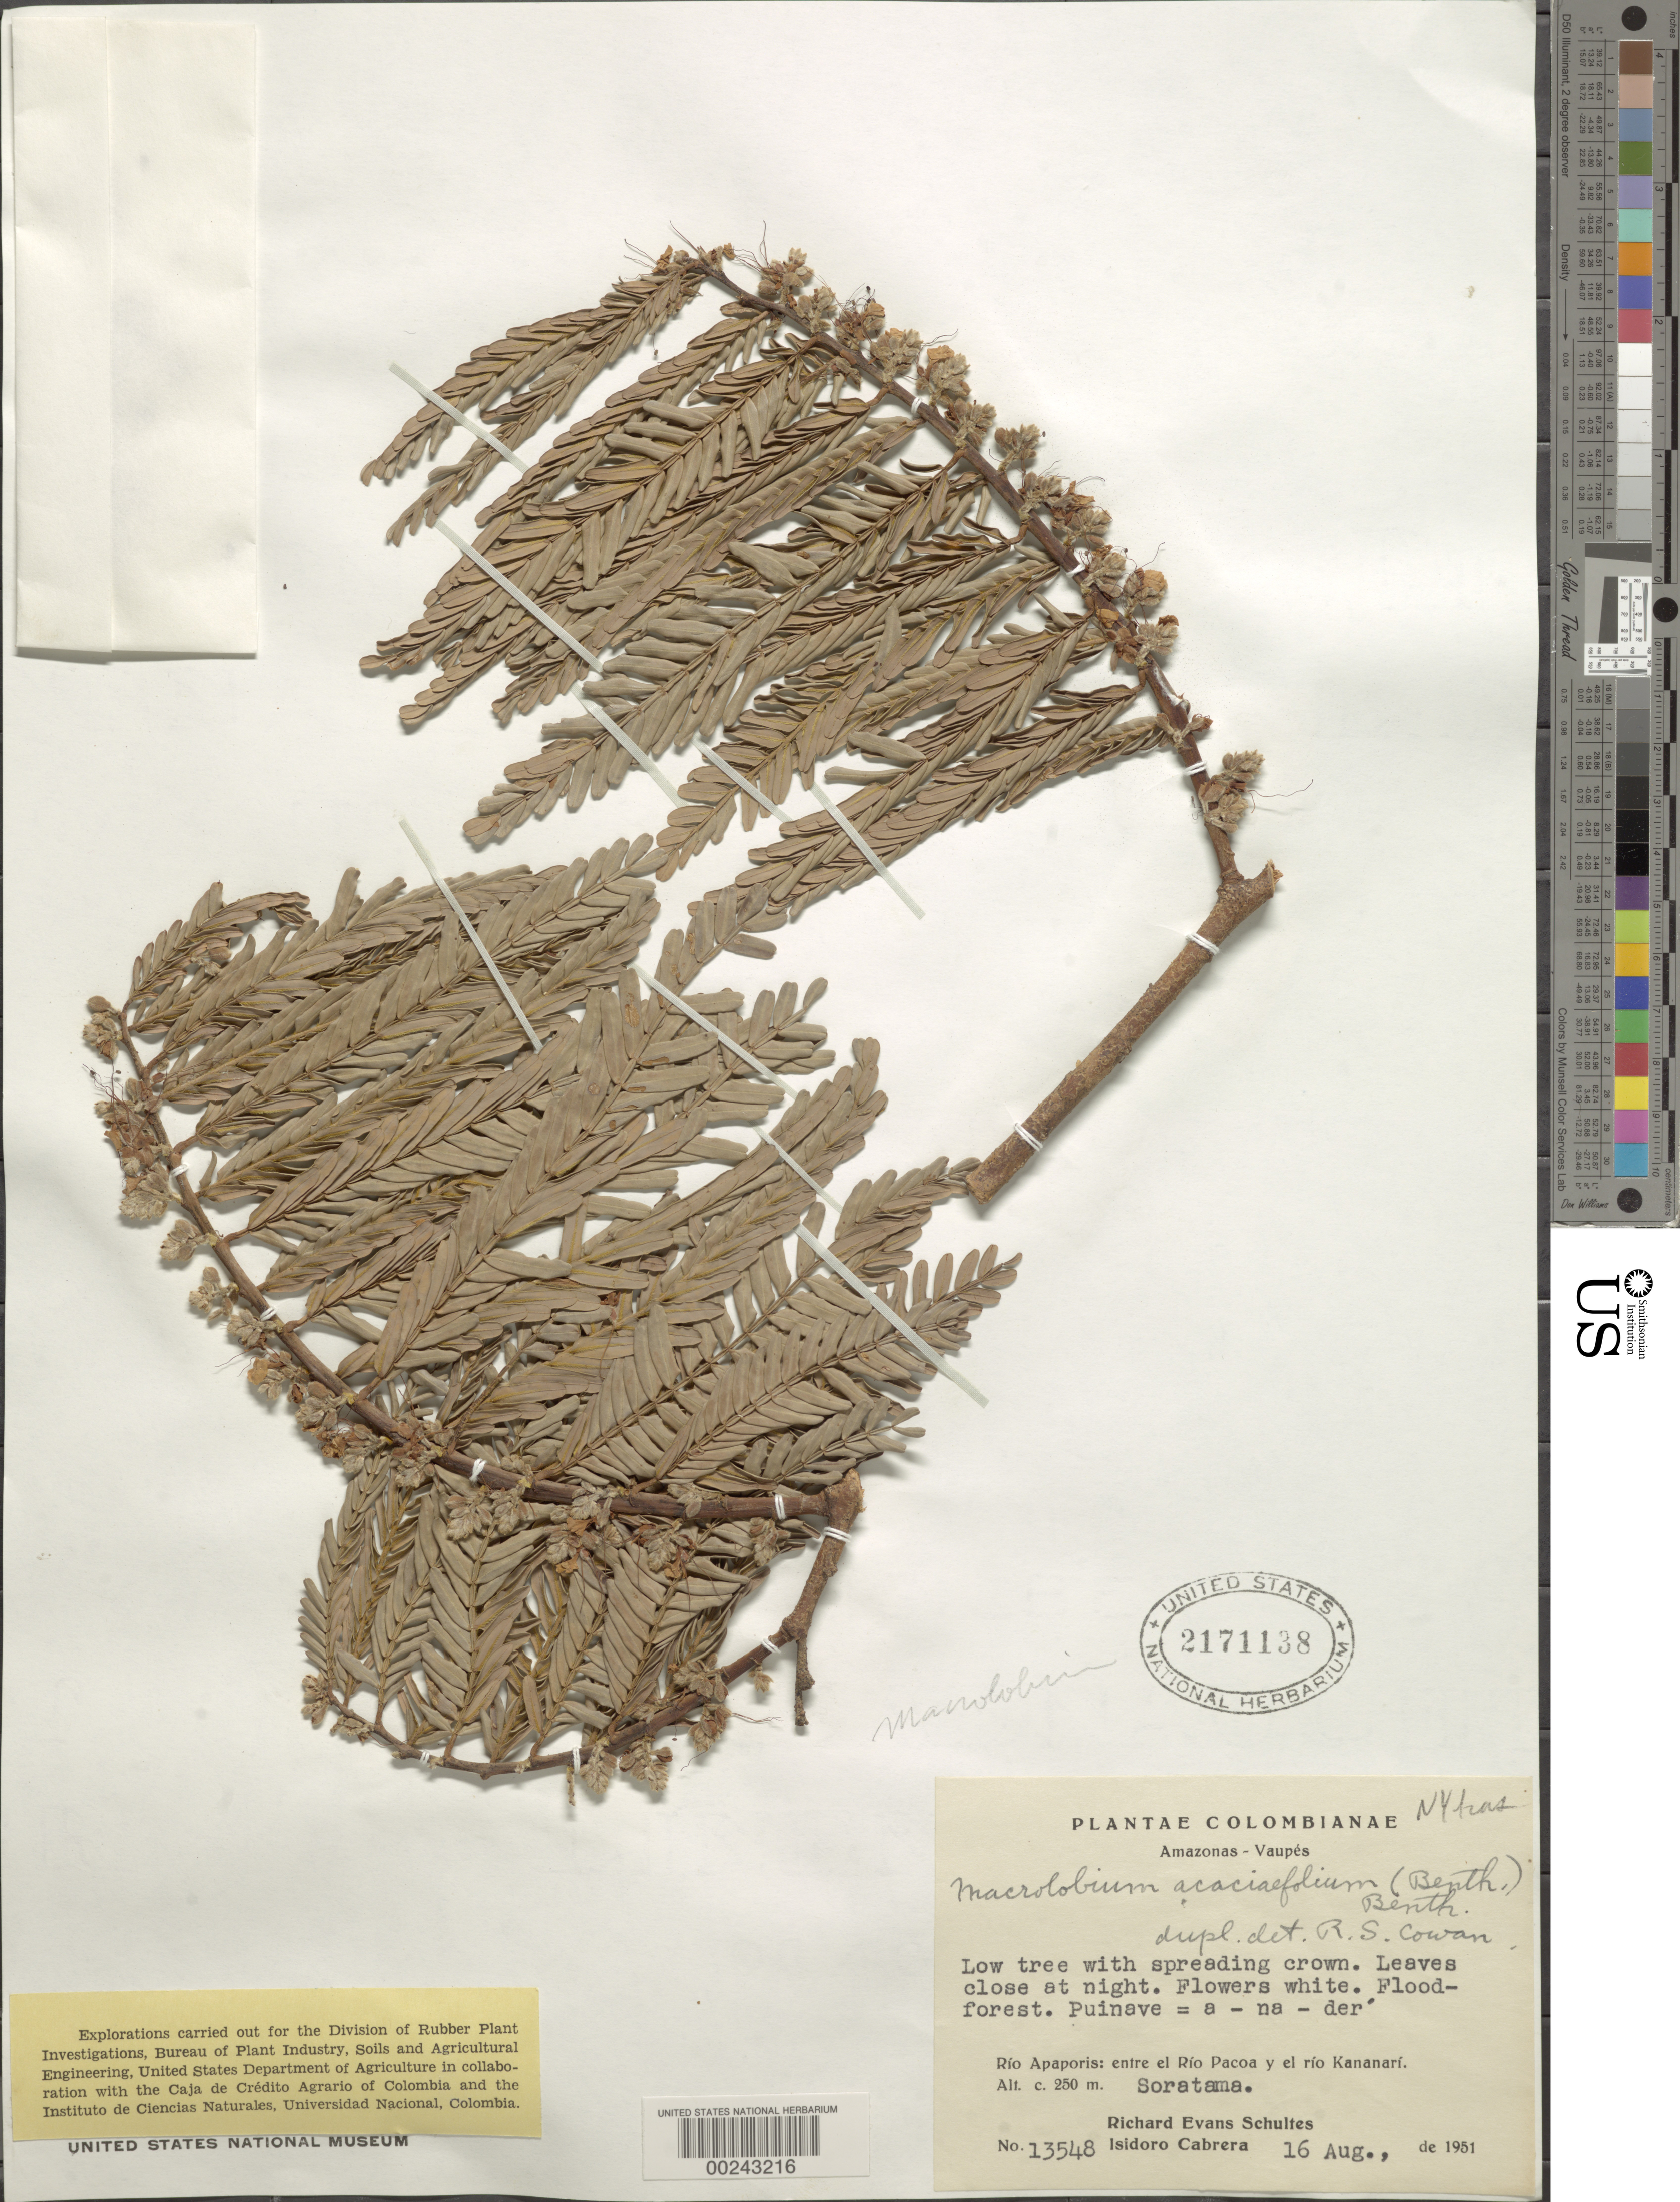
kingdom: Plantae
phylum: Tracheophyta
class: Magnoliopsida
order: Fabales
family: Fabaceae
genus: Macrolobium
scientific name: Macrolobium acaciifolium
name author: (Benth.) Benth.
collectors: R. E. Schultes & I. Cabrera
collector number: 13548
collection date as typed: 16 Aug 1951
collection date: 1951-08-16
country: Colombia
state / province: Amazônas / Vaupés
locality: Soratama, Rio Apaporis, between Rio Pacoa and Rio Kananari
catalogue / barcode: US 2171138